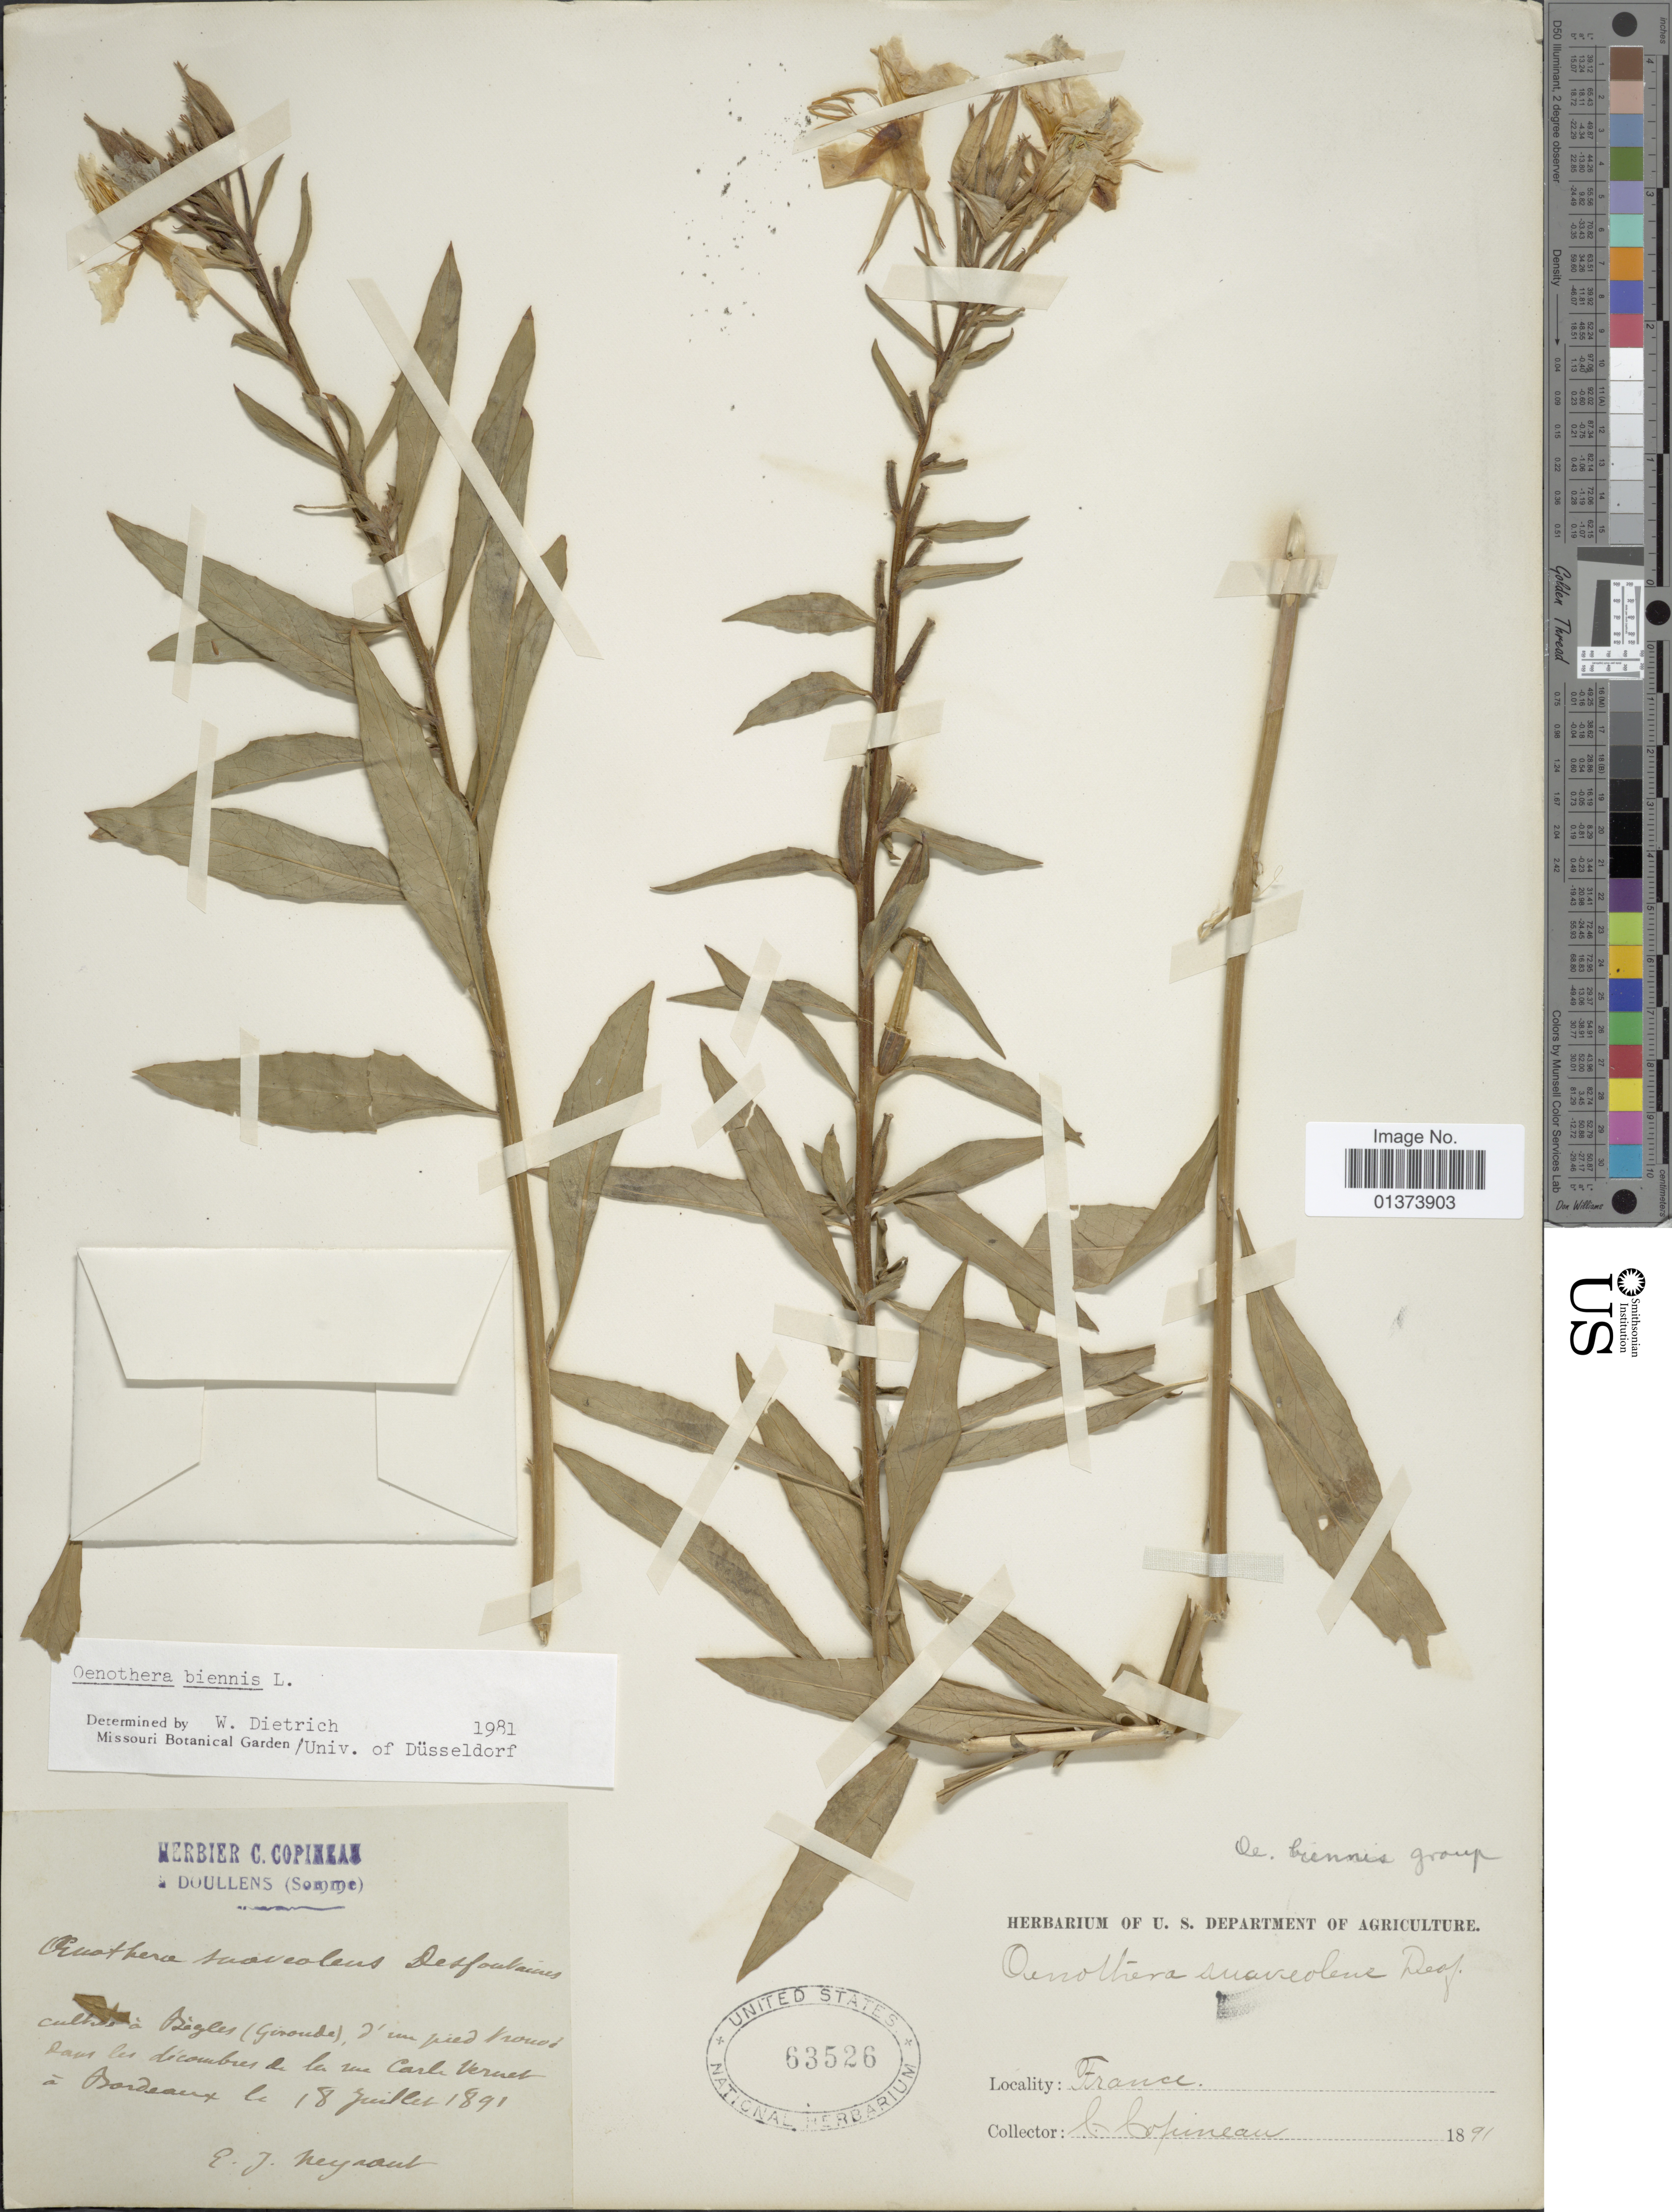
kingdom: Plantae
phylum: Tracheophyta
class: Magnoliopsida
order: Myrtales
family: Onagraceae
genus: Oenothera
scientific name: Oenothera biennis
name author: L.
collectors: C. Copineau & E. Neyraut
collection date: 1891-07-18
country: France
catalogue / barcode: US 63526